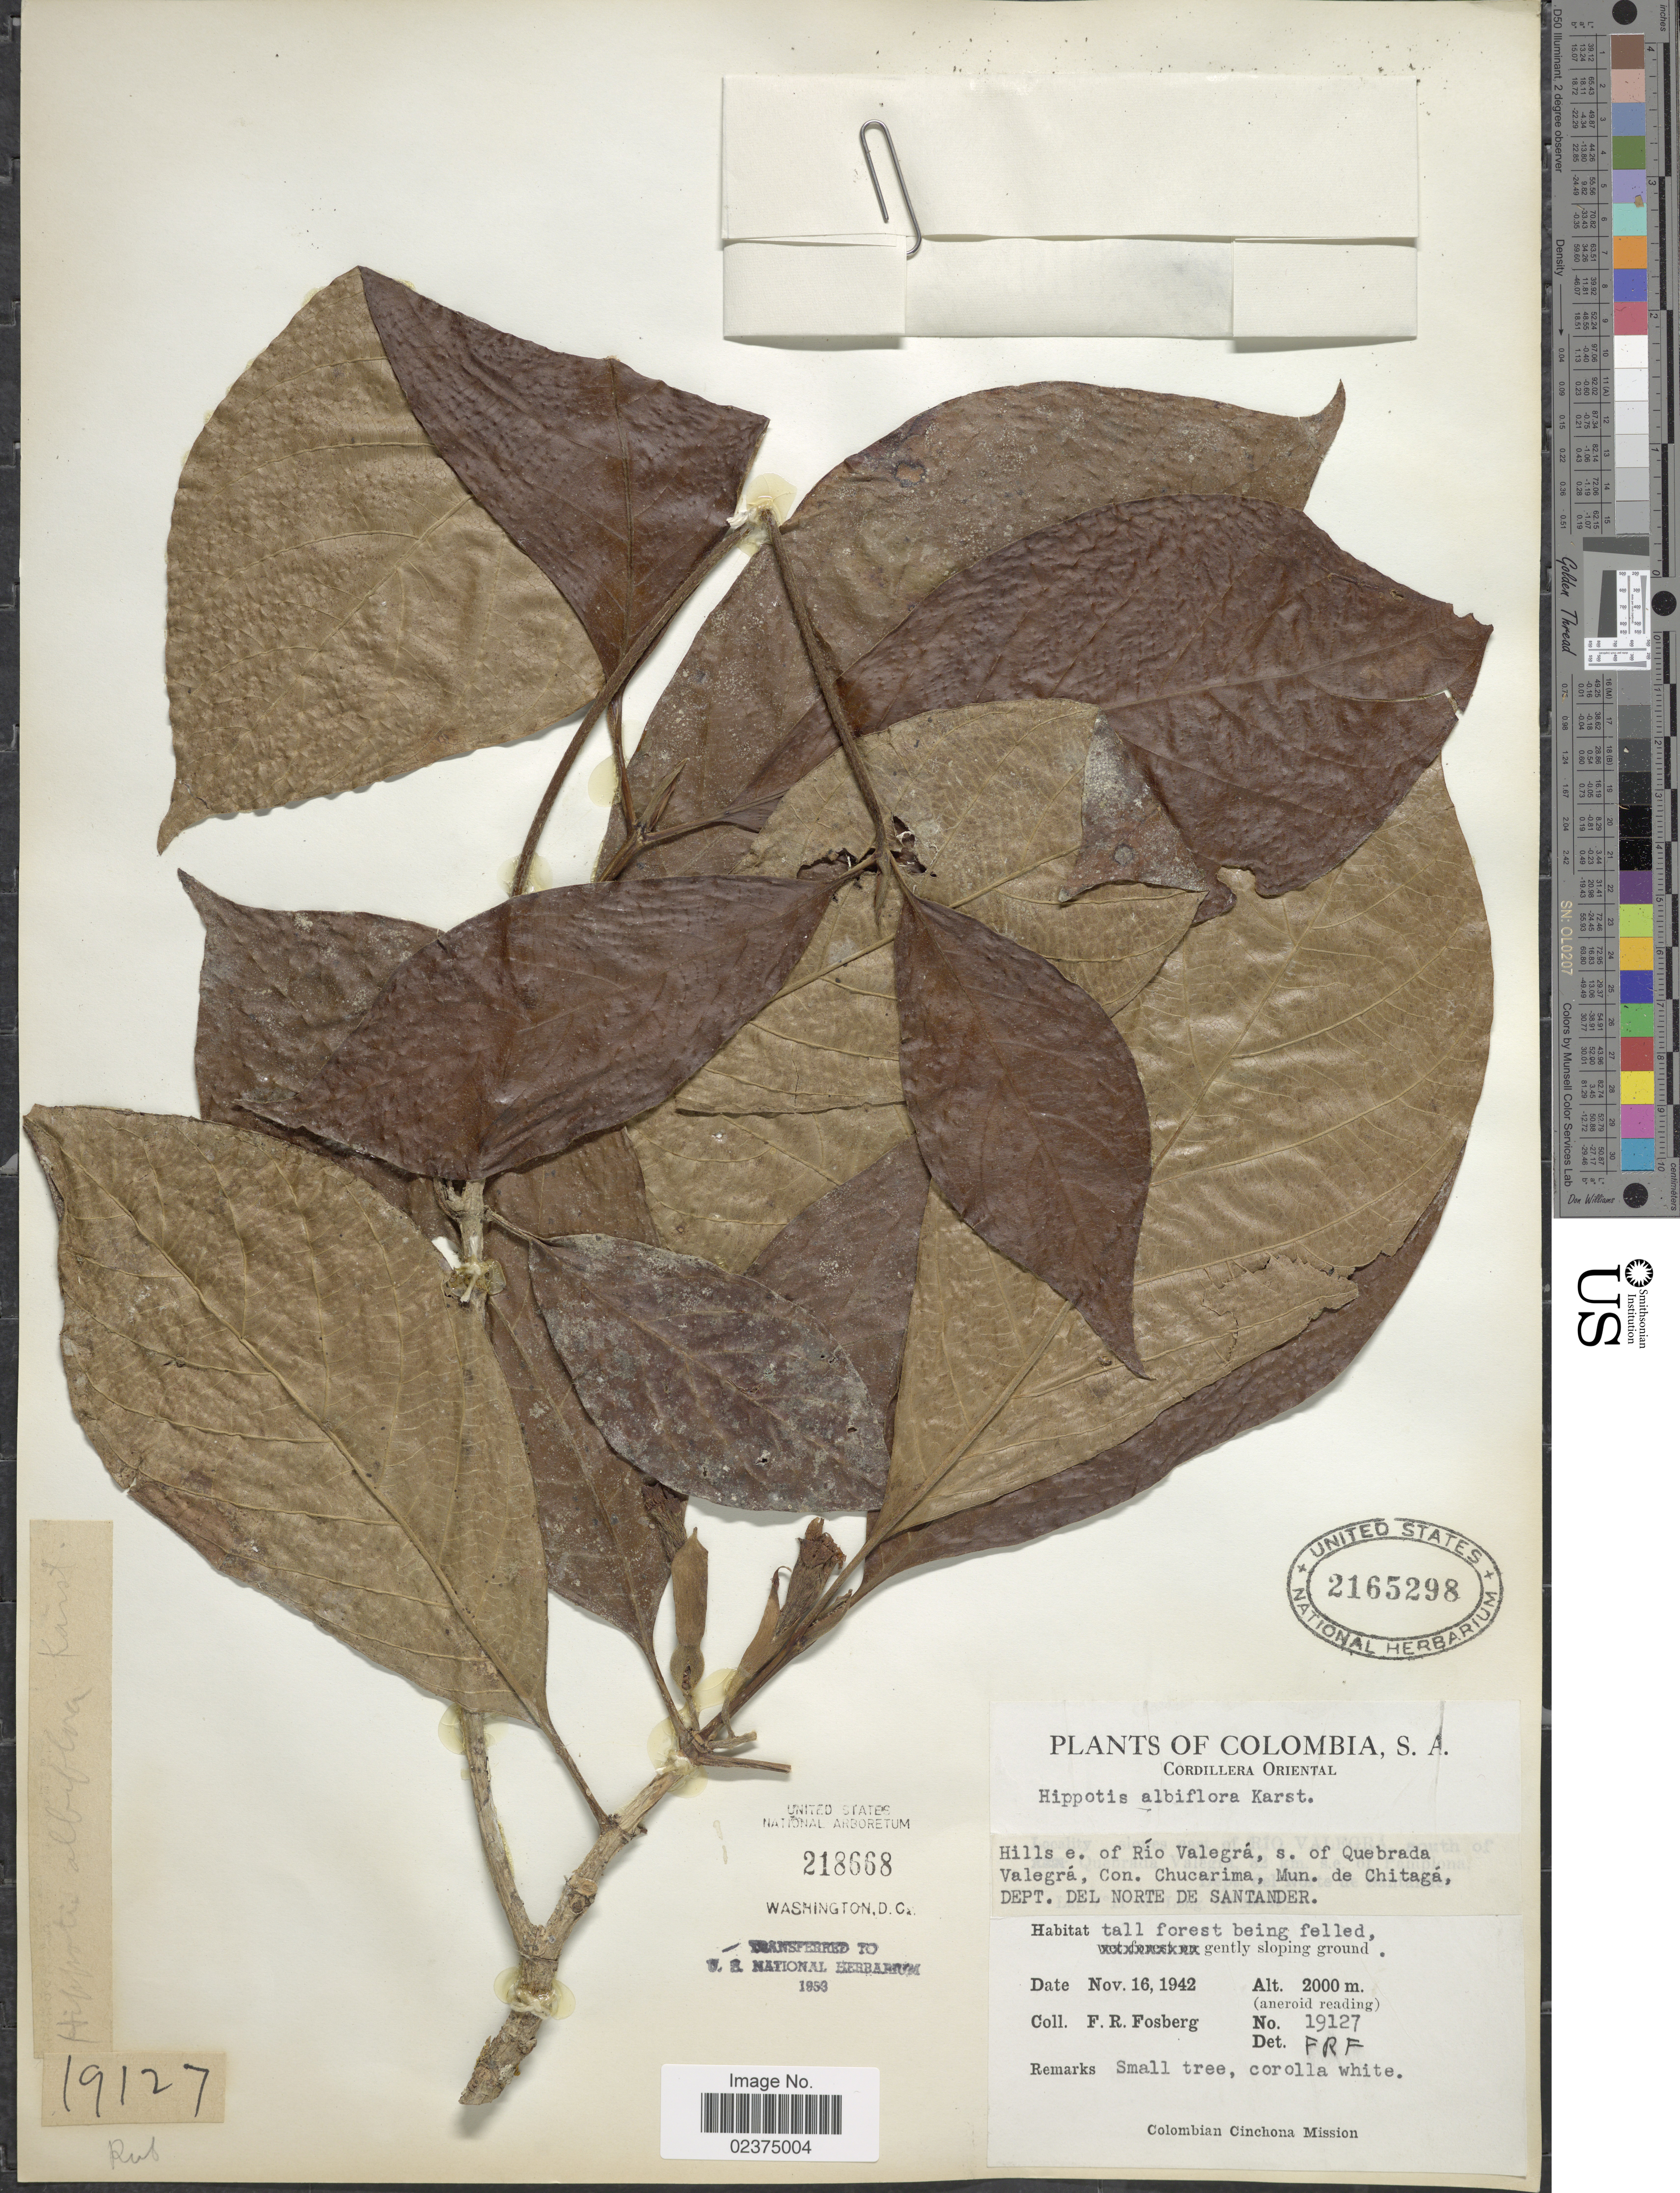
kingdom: Plantae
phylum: Tracheophyta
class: Magnoliopsida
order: Gentianales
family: Rubiaceae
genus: Hippotis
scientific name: Hippotis albiflora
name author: H. Karst.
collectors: F. R. Fosberg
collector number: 19127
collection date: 1942-11-16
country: Colombia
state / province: Norte de Santander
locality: Cordillera Oriental, Hills e. of Rio Valegrá, s. of Quebrada Valegrá, Con. Chucarima, Mun. de Chitagá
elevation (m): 2000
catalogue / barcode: US 2165298